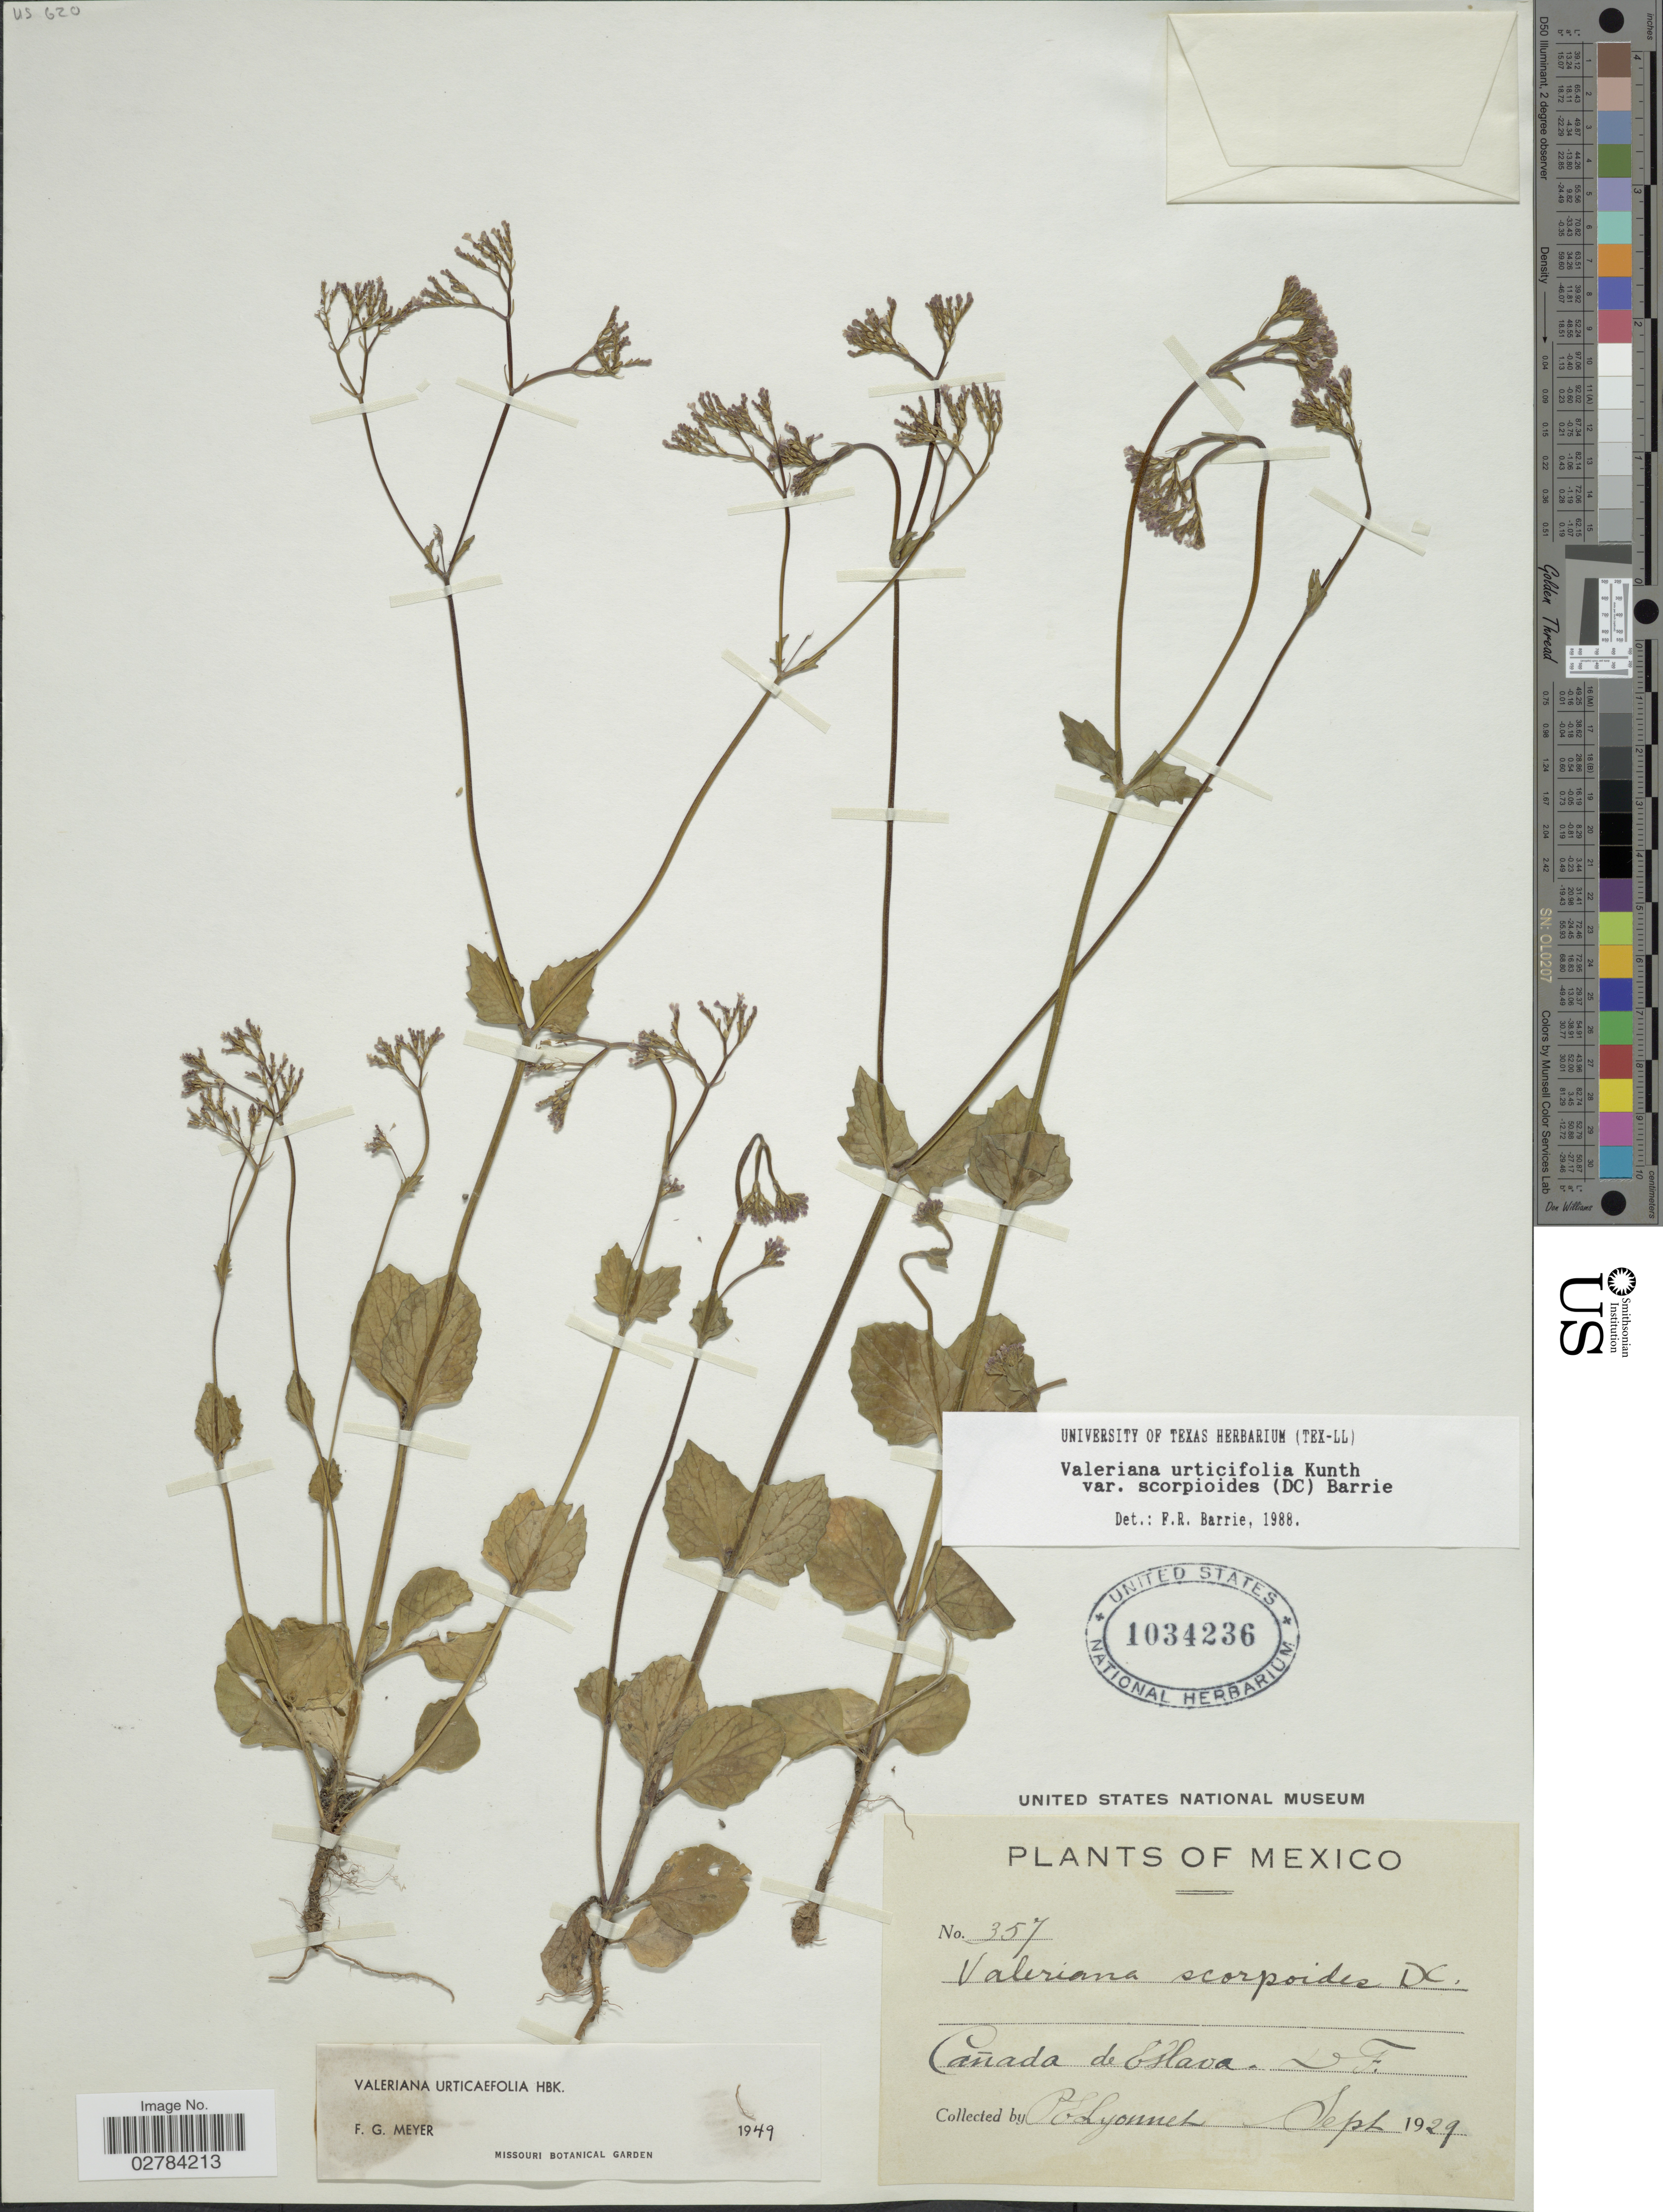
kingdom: Plantae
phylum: Tracheophyta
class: Magnoliopsida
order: Dipsacales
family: Caprifoliaceae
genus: Valeriana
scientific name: Valeriana urticifolia var. scorpioides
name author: (DC.) Barrie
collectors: P. Lyonnet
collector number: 357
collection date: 1929-09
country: Mexico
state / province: Distrito Federal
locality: Cañada de Eslava, D.F.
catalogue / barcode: US 1034236